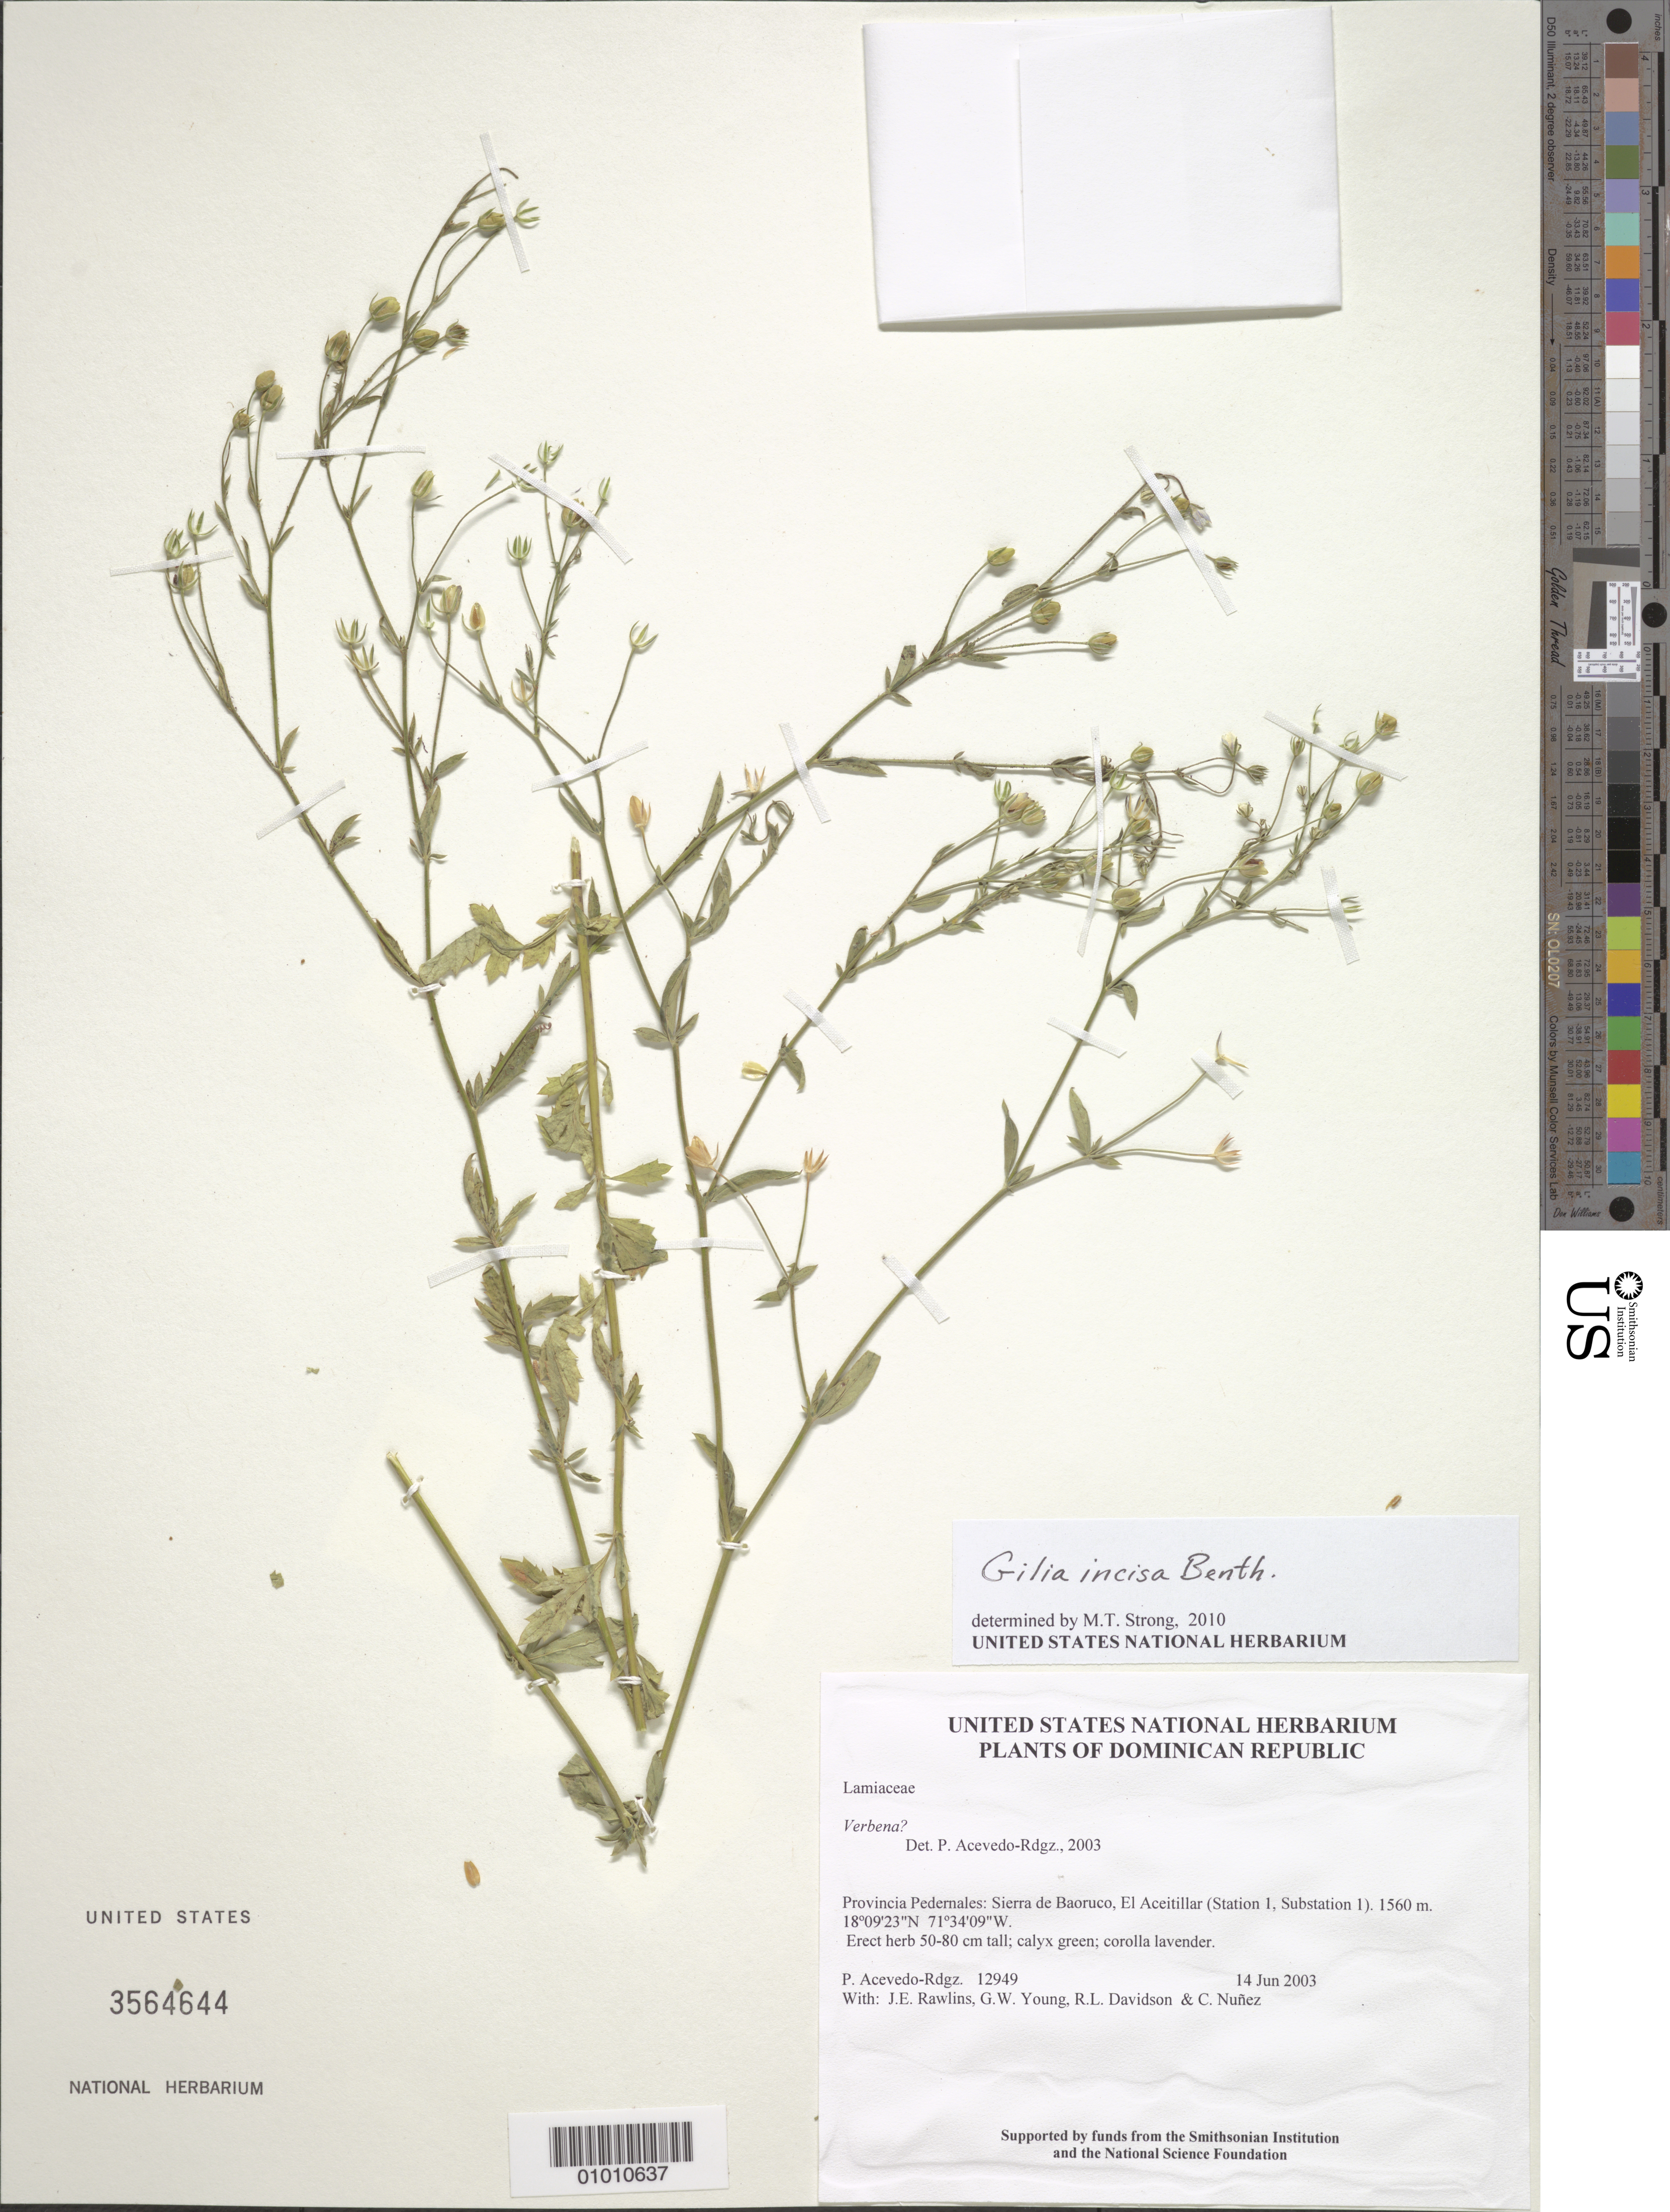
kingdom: Plantae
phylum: Tracheophyta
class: Magnoliopsida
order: Ericales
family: Polemoniaceae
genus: Giliastrum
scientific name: Giliastrum incisum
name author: (Benth.) J.M. Porter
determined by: Strong, Mark T., (BOT), Smithsonian Institution - National Museum of Natural History (UNITED STATES)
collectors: P. Acevedo-Rodr., J. Rawlins, G. Young, R. Davidson & C. Nunez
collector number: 12949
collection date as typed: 14 Jun 2003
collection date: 2003-06-14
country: Dominican Republic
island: Hispaniola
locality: Provincia Pedernales: Sierra de Baoruco, El Aceitillar (Station 1, Substation 1).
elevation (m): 1560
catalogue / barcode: US 3564644